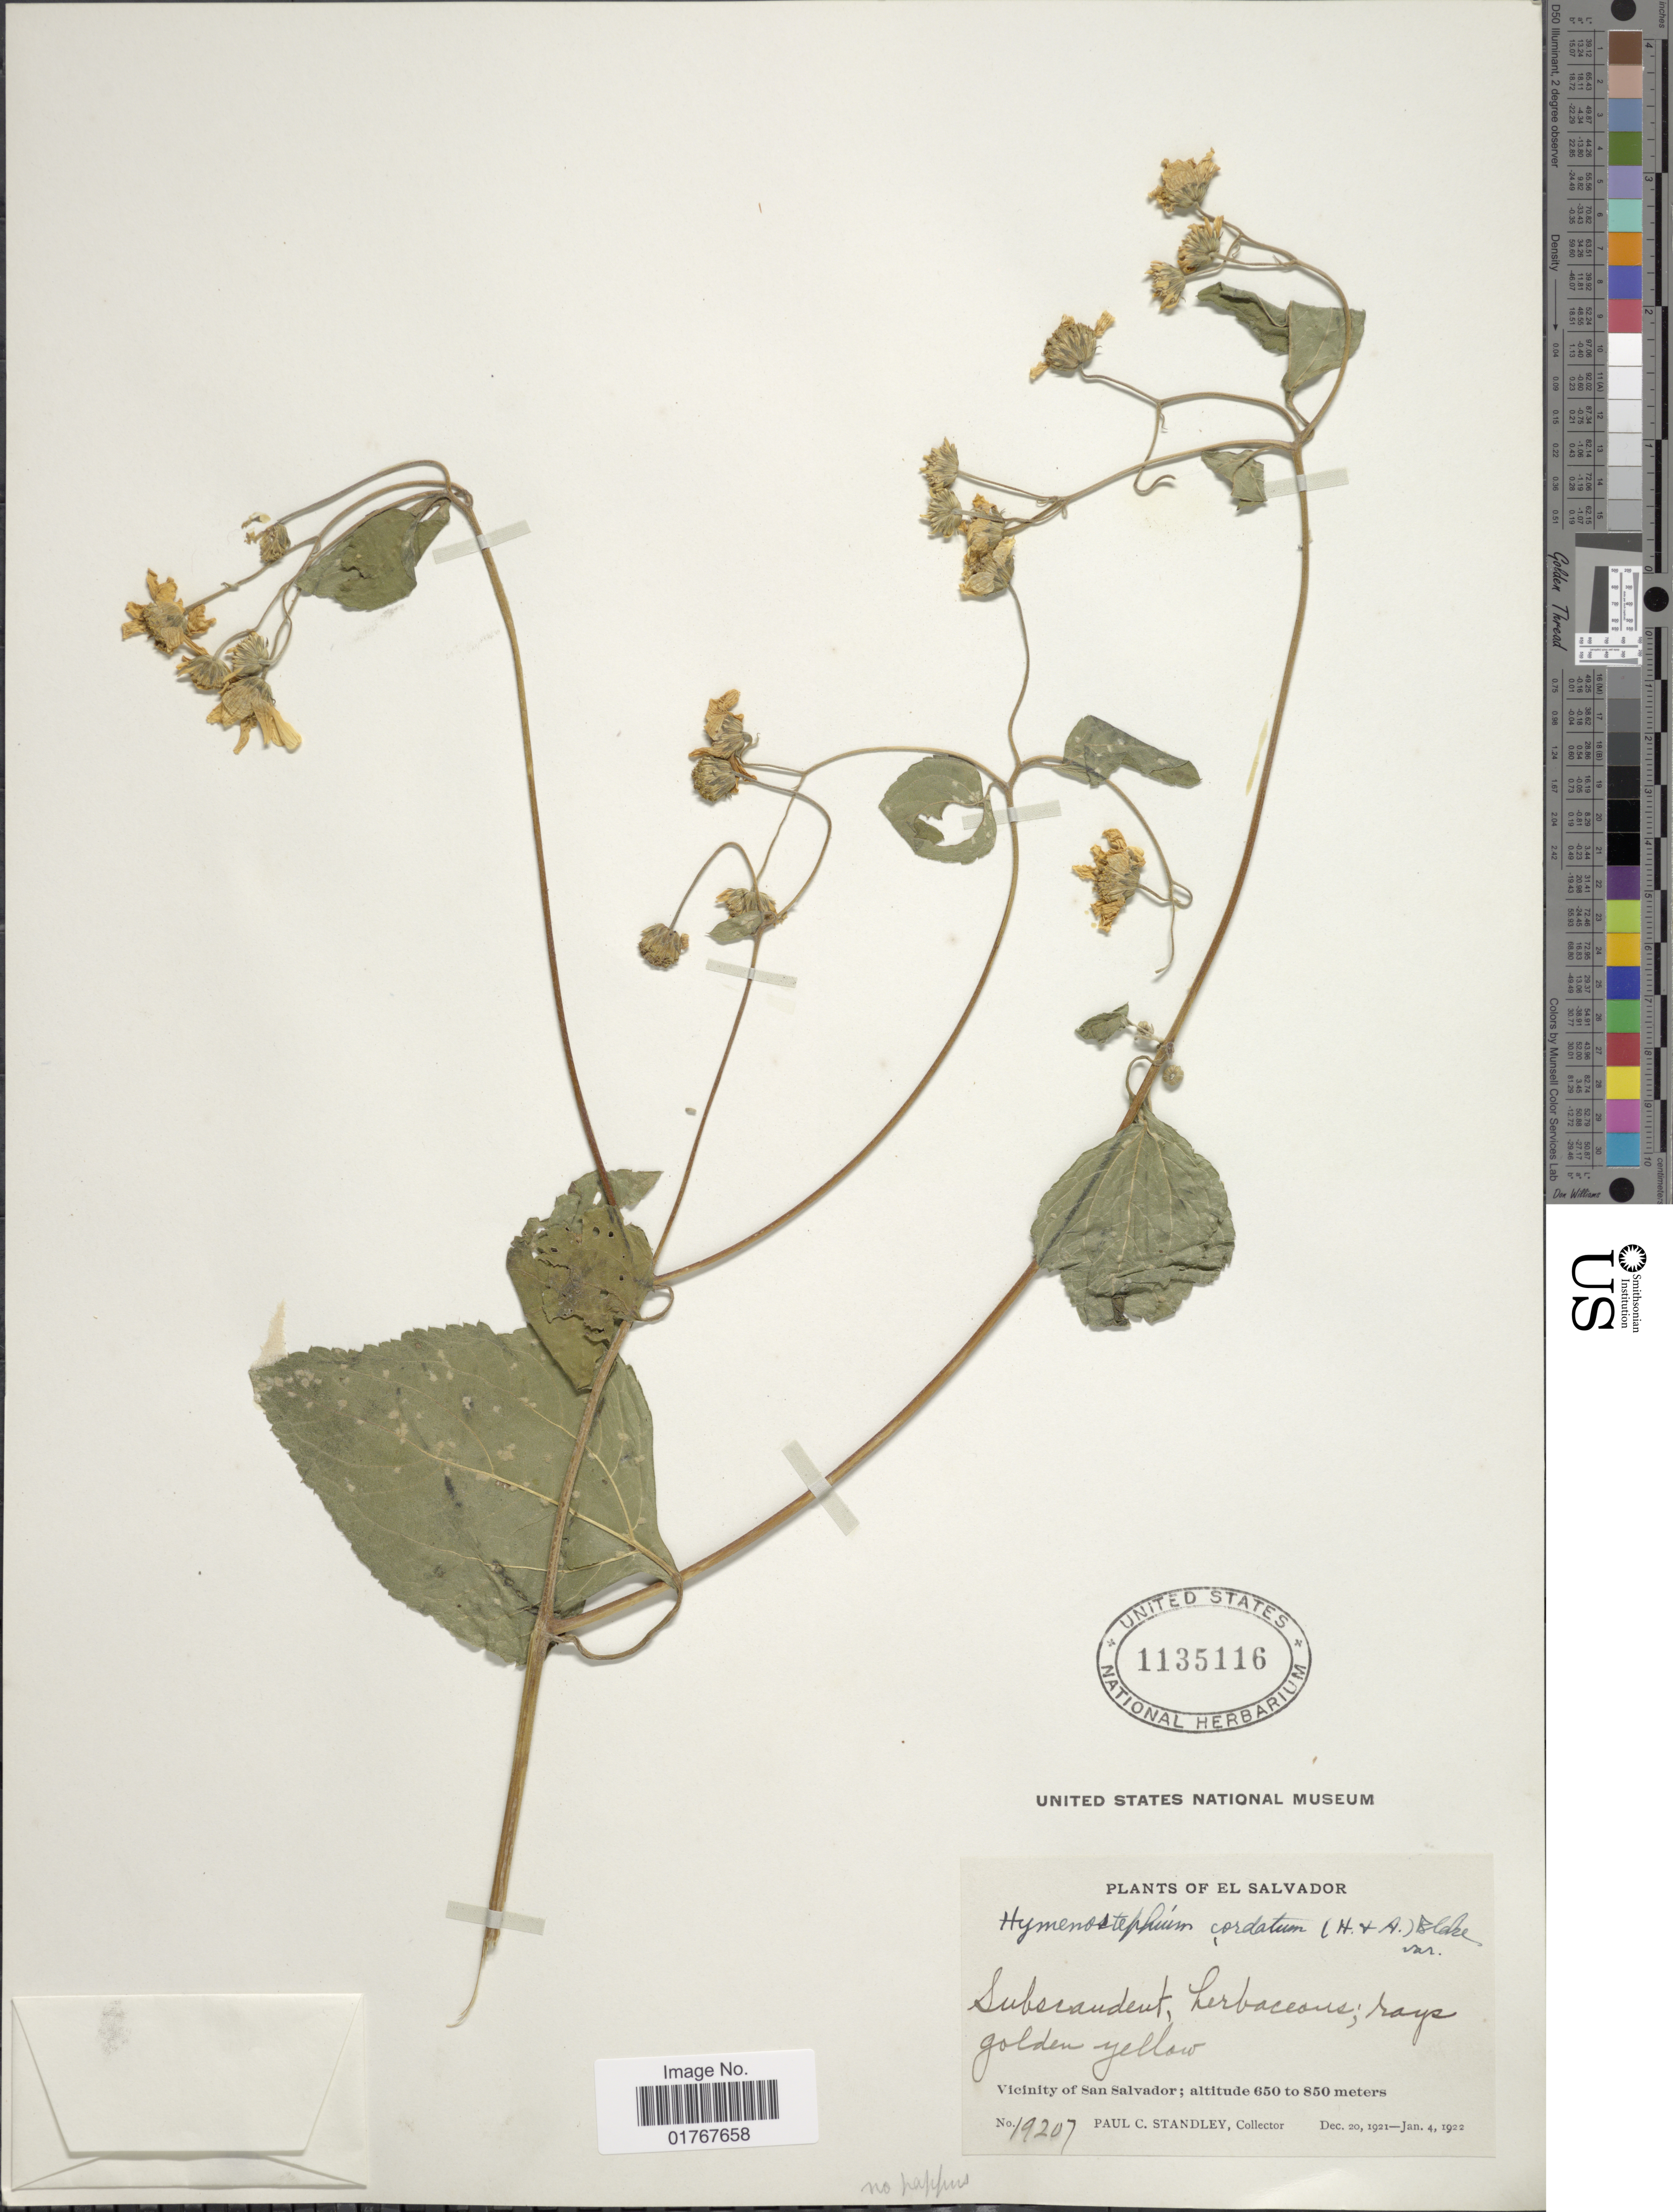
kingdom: Plantae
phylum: Tracheophyta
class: Magnoliopsida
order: Asterales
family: Asteraceae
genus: Viguiera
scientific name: Viguiera cordata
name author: (Hook. & Arn.) D'Arcy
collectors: P. C. Standley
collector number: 19207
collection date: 1921-12-20/1922-01-04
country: El Salvador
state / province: San Salvador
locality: Vicinity of San Salvador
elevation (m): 650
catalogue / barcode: US 1135116